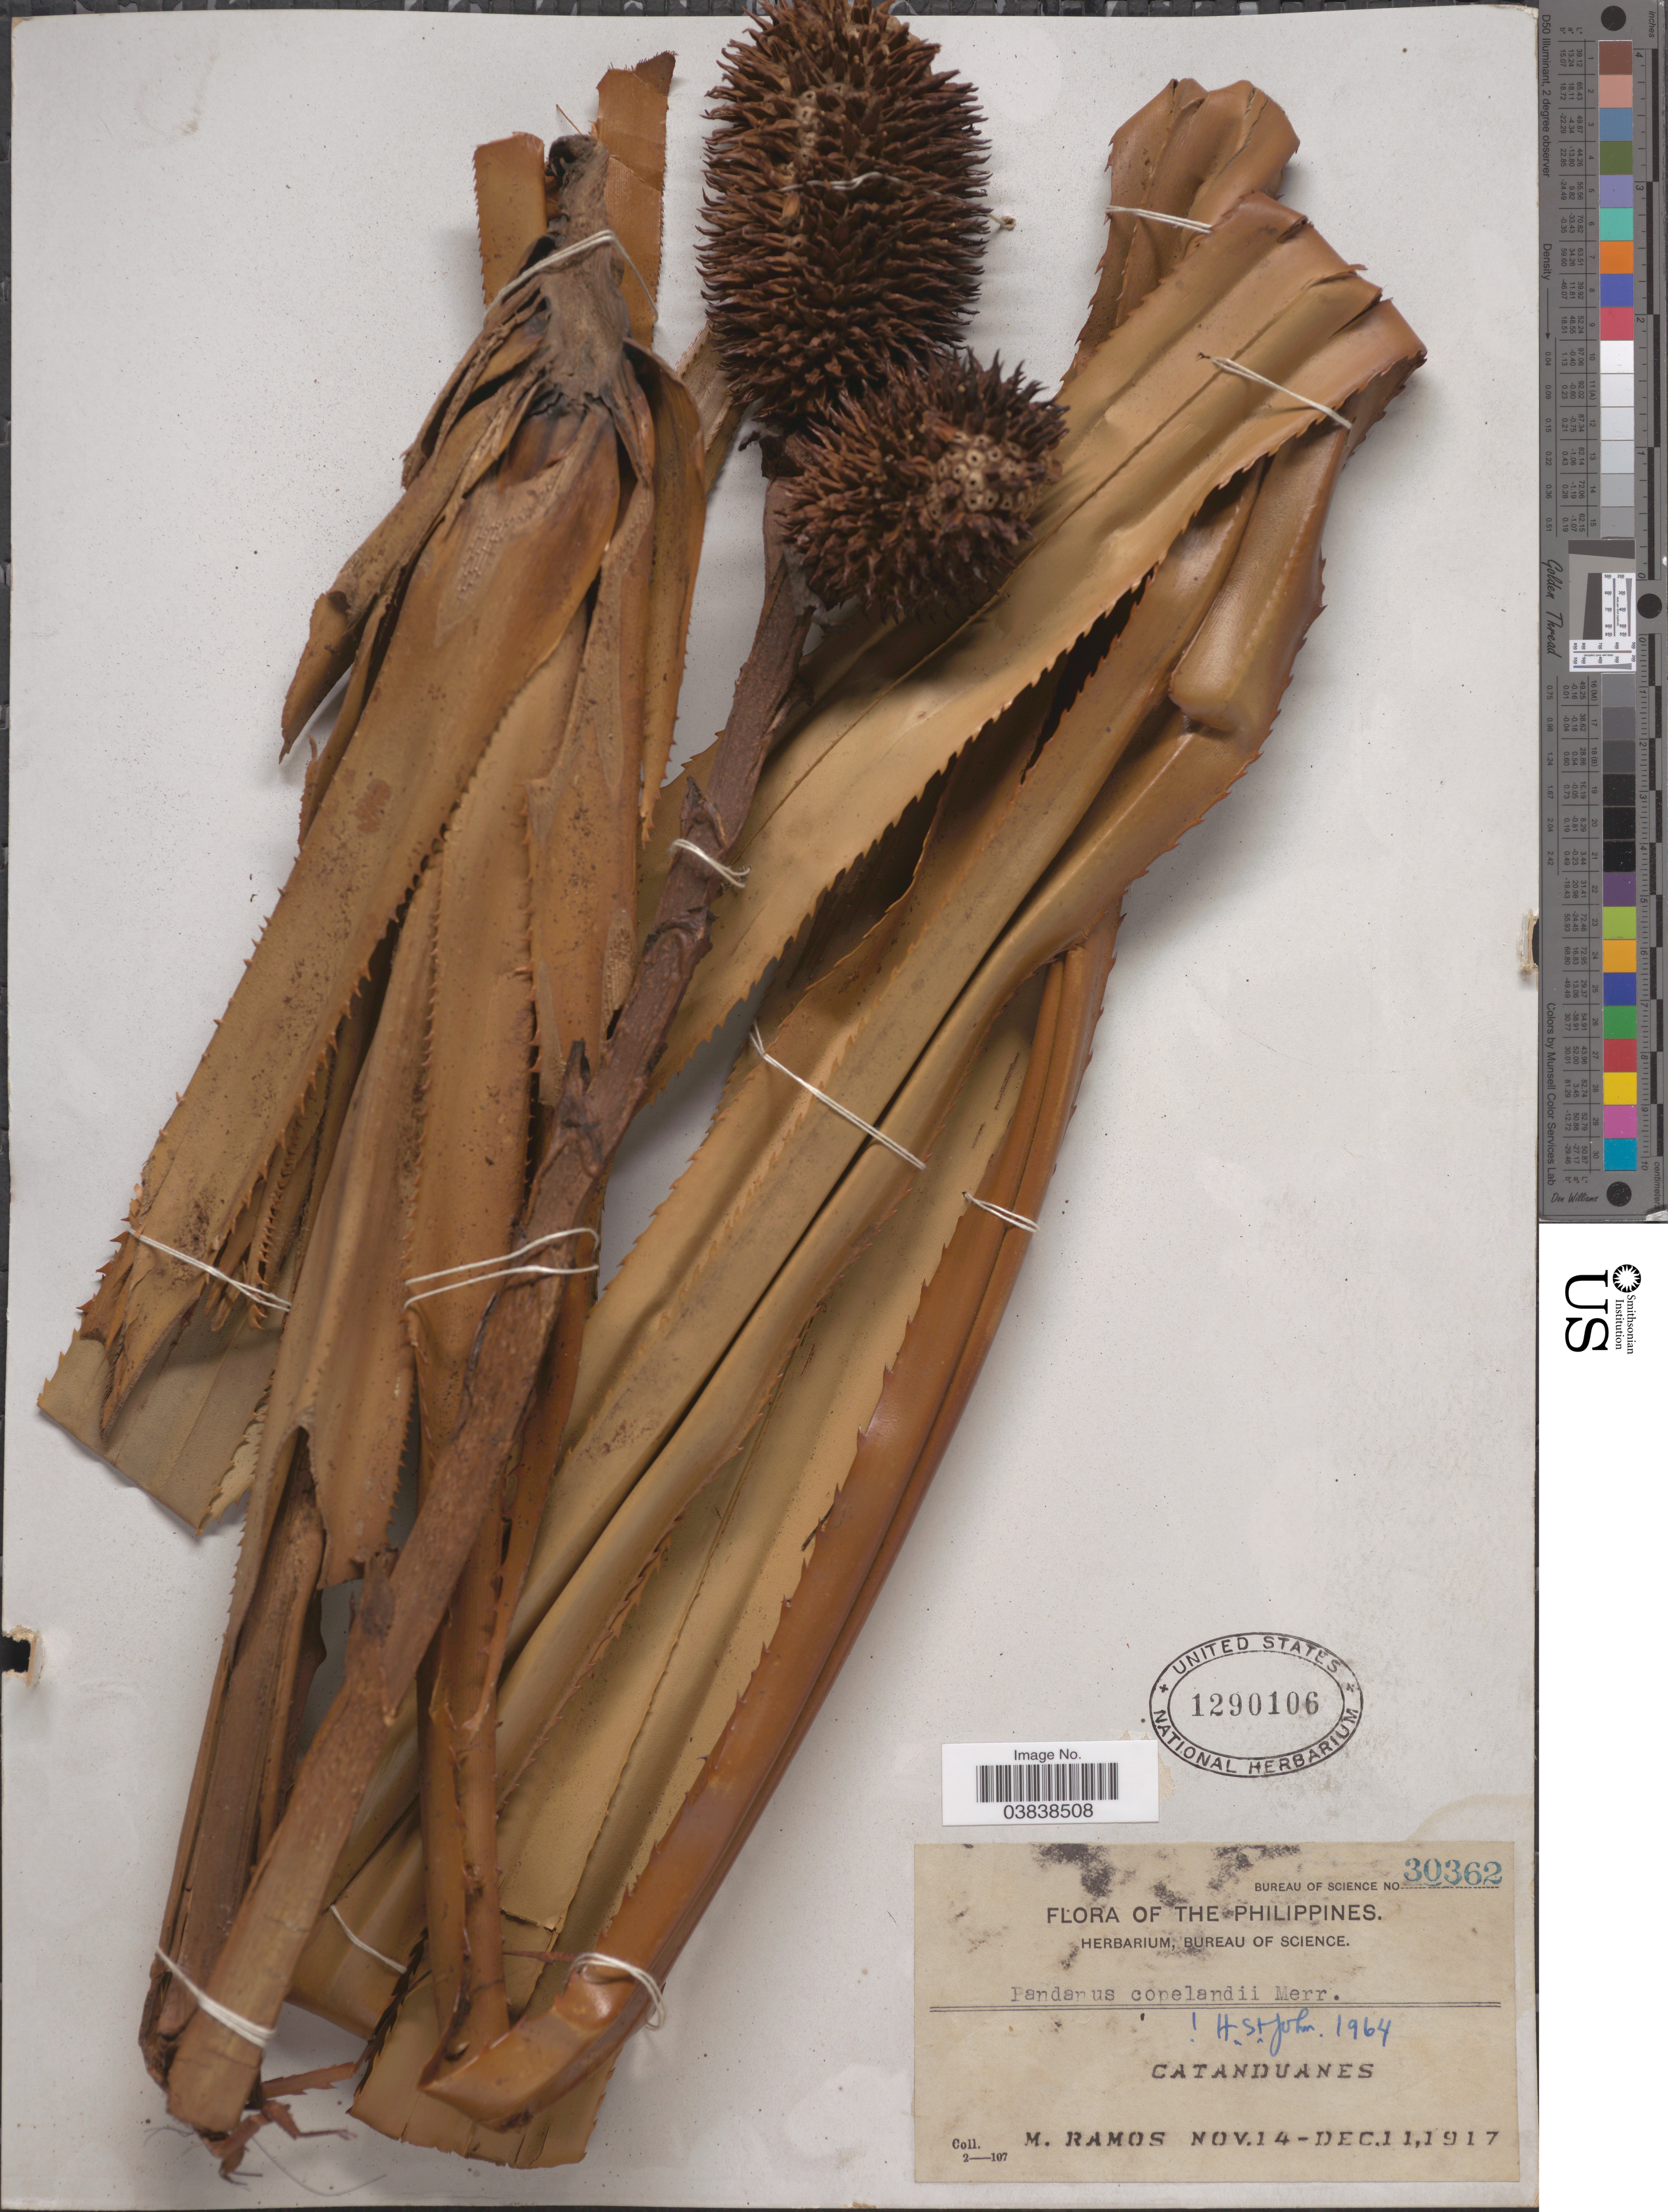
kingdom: Plantae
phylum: Tracheophyta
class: Liliopsida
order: Pandanales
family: Pandanaceae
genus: Pandanus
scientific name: Pandanus copelandii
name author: Merr.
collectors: M. Ramos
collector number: Bureau of Science 30362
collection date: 1917-11-14/1917-12-11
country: Philippines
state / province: Bicol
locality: Catanduanes.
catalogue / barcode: US 1290106